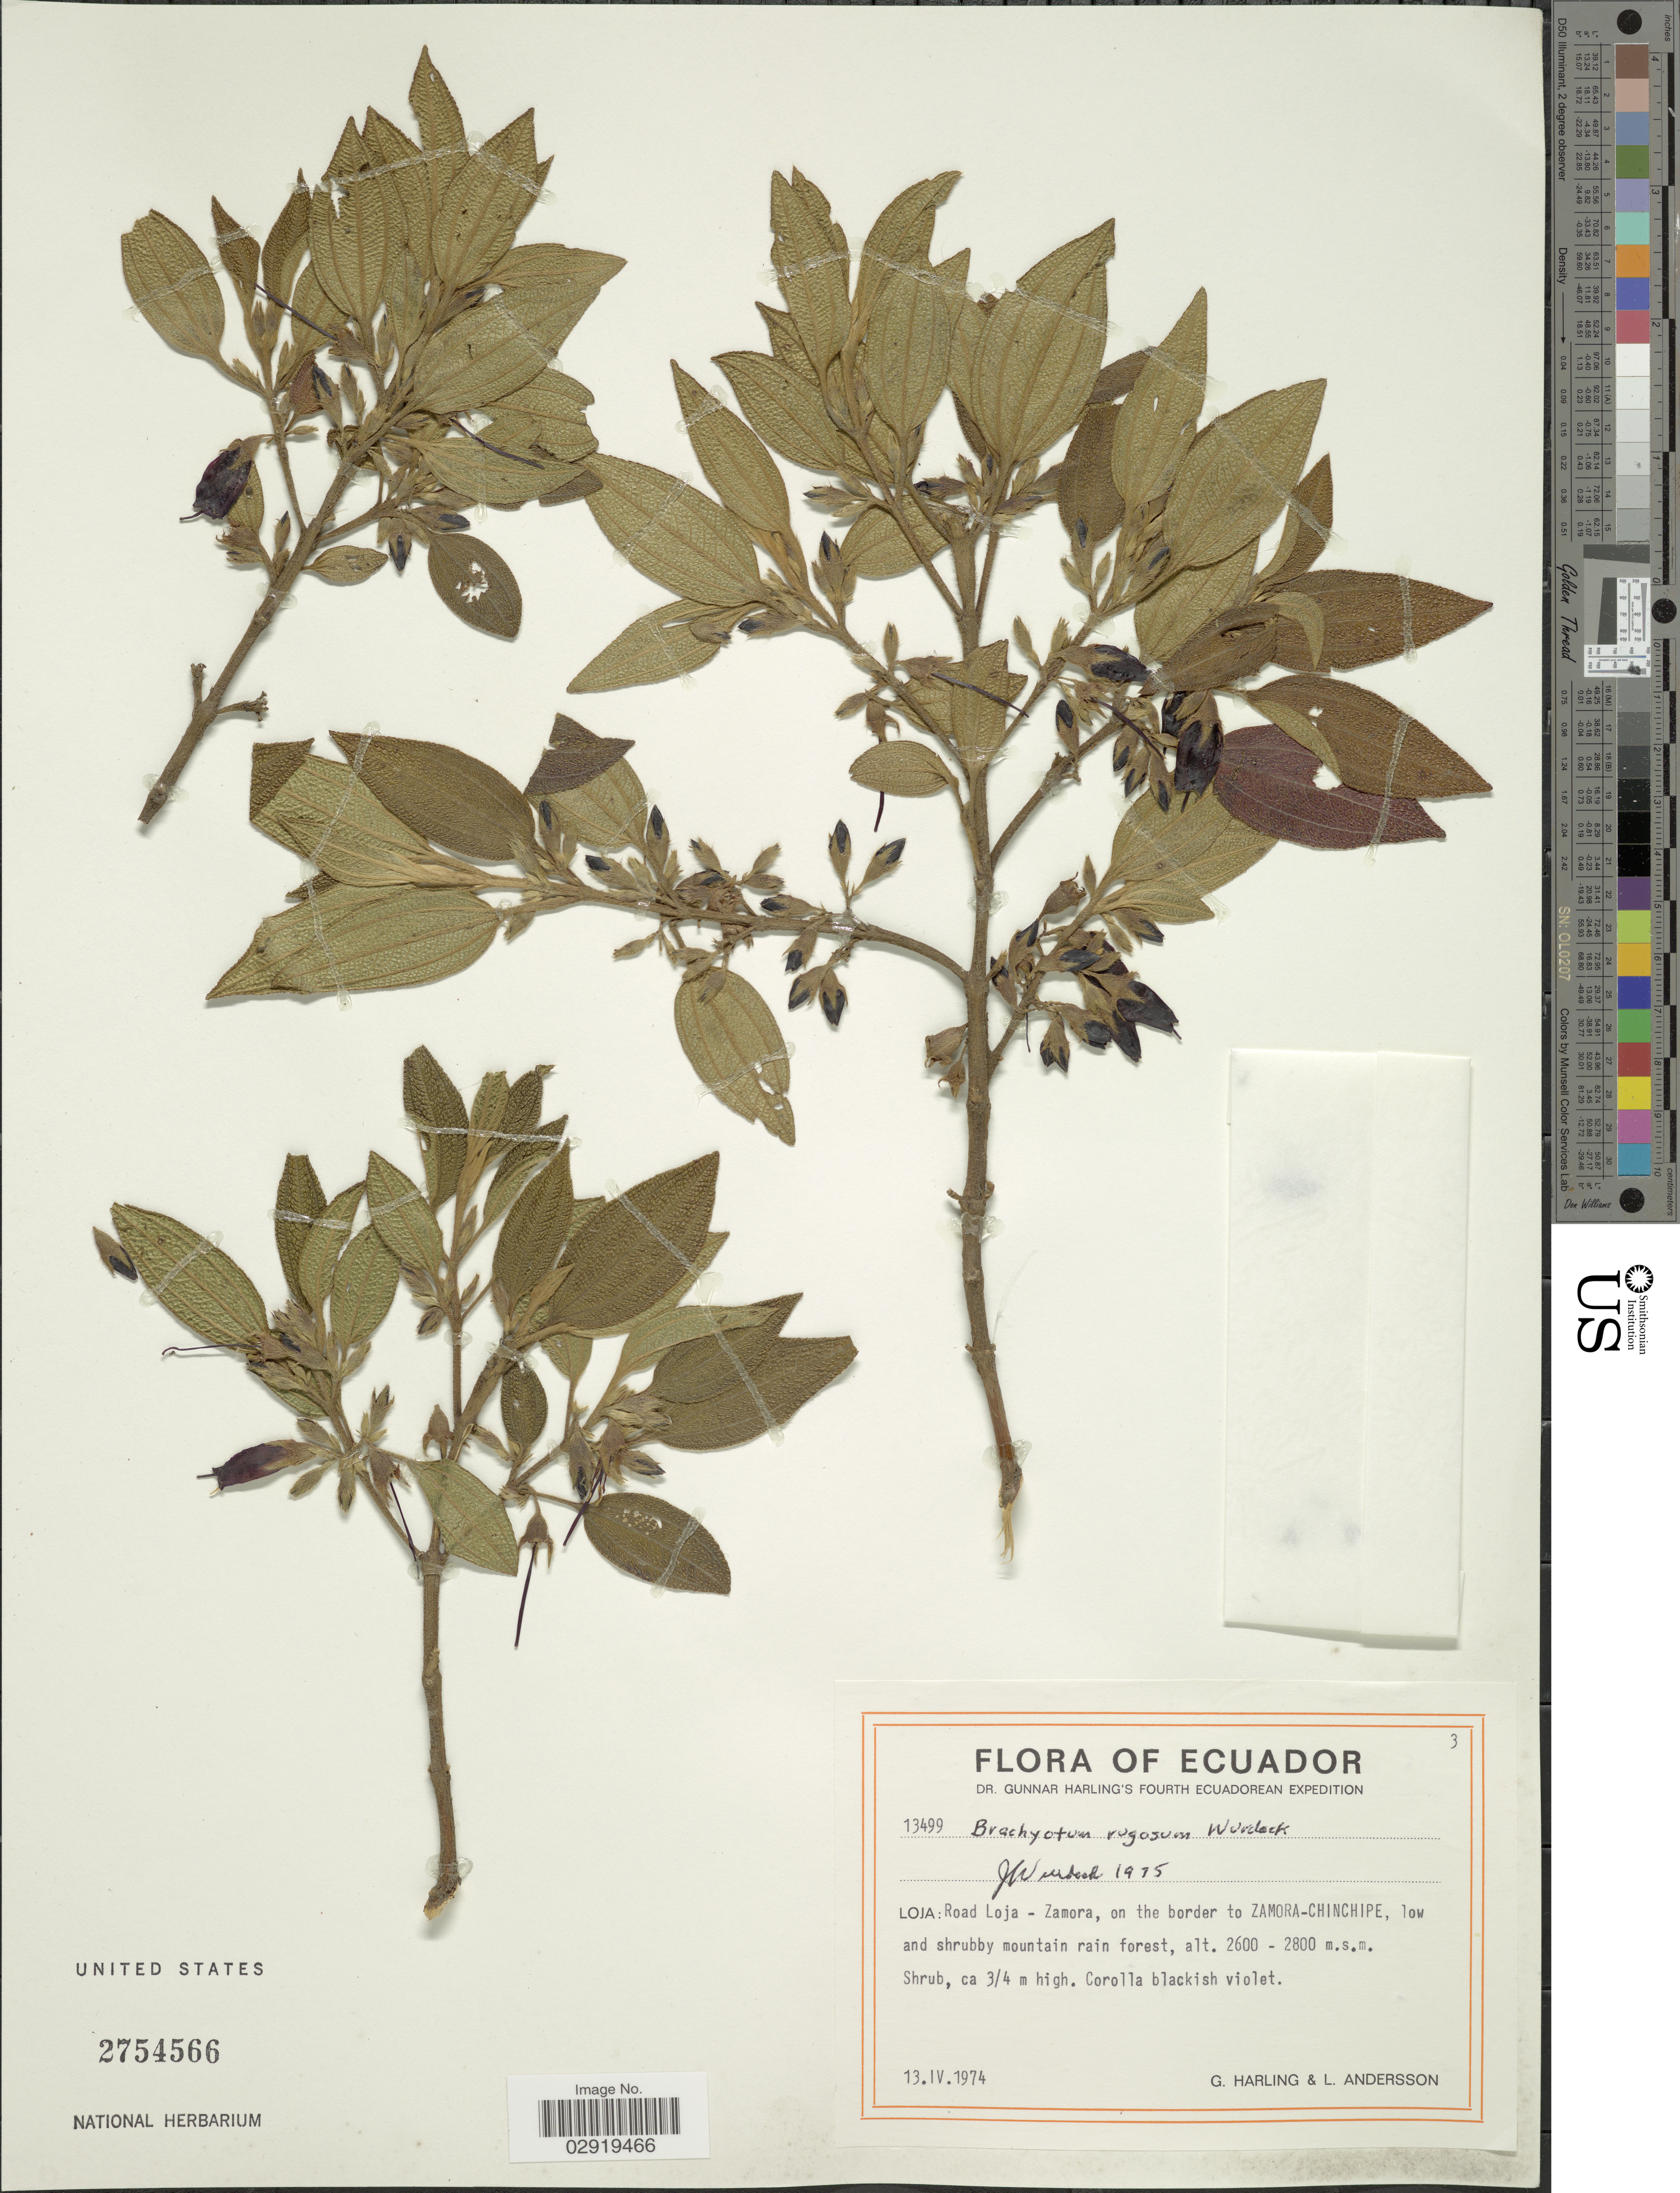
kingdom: Plantae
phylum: Tracheophyta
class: Magnoliopsida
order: Myrtales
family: Melastomataceae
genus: Brachyotum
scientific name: Brachyotum rugosum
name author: Wurdack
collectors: G. Harling & L. Andersson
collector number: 13499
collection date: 1974-04-13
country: Ecuador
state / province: Loja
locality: Road Loja - Zamora, on the border to Zamora-Chinchipe.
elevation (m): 2600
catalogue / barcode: US 2754566